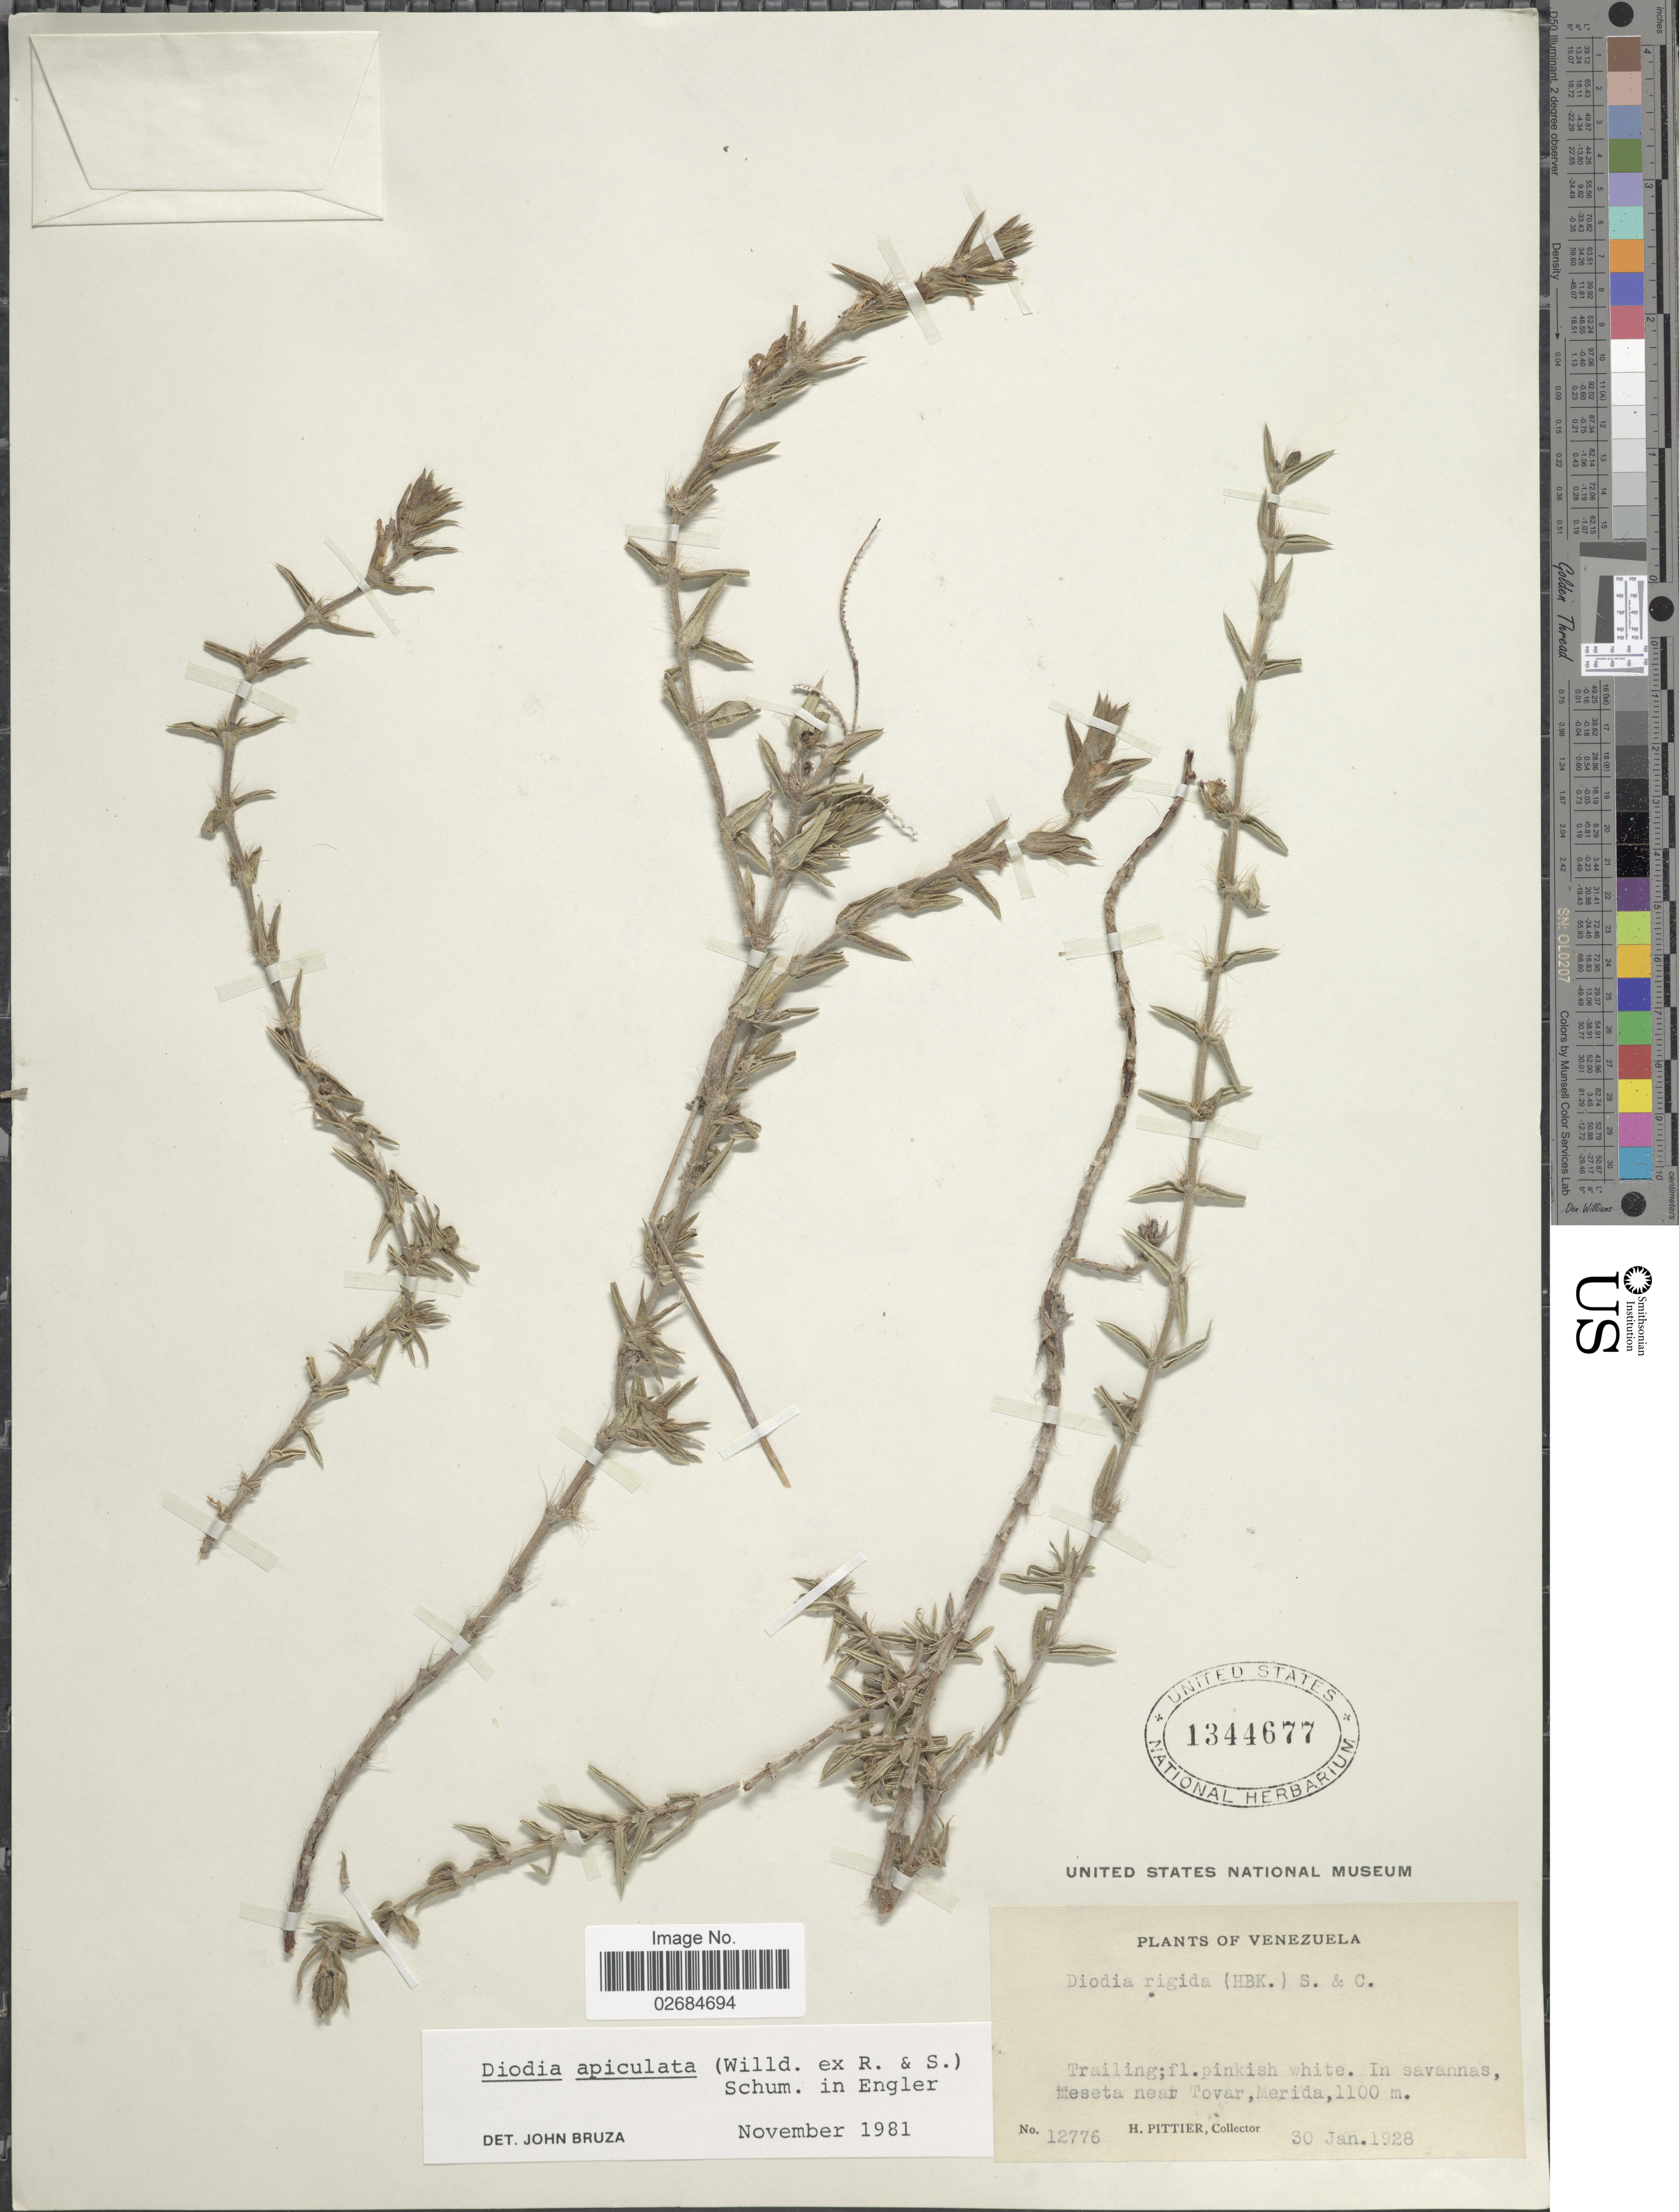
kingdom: Plantae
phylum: Tracheophyta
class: Magnoliopsida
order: Gentianales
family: Rubiaceae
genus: Diodia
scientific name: Diodia apiculata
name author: (Willd. ex Roem. & Schult.) K. Schum.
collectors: H. F. Pittier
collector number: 12776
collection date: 1928-01-30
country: Venezuela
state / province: Mérida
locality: Trailing, in savannas, Meseta near Tovar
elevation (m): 1100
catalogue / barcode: US 1344677